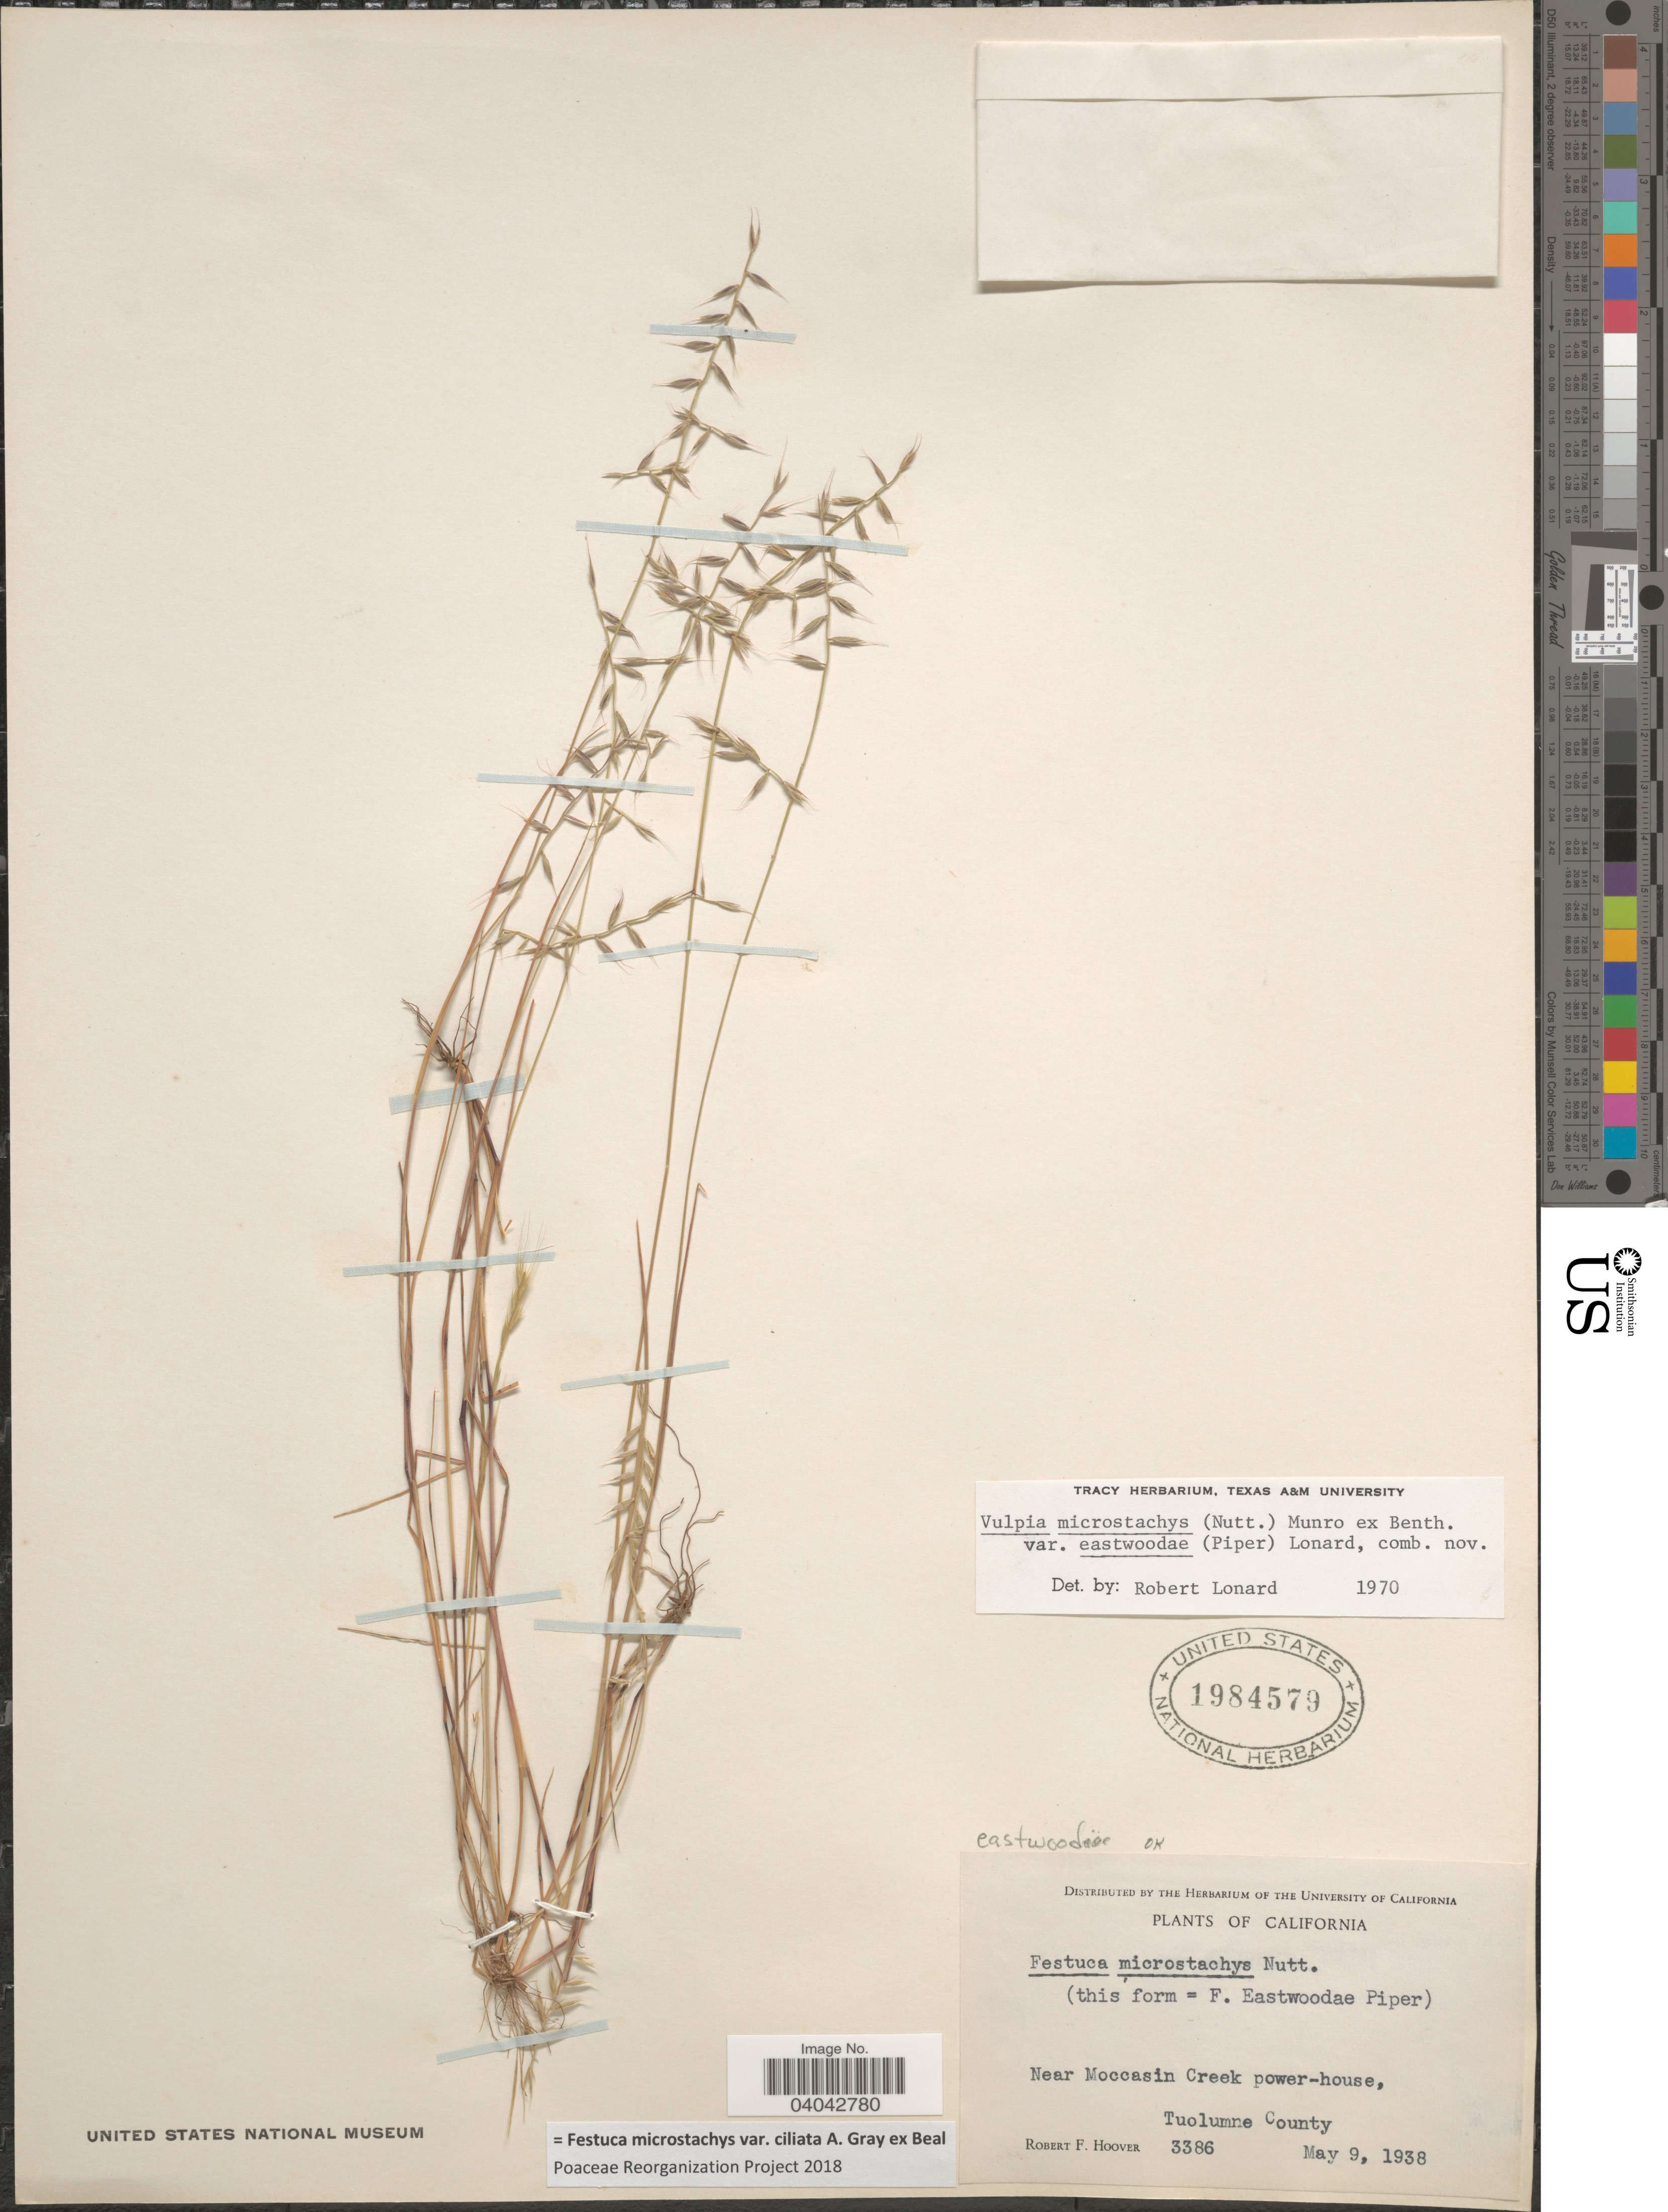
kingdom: Plantae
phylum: Tracheophyta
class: Liliopsida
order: Poales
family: Poaceae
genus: Festuca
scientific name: Festuca microstachys var. ciliata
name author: A. Gray ex W.J. Beal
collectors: R. F. Hoover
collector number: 3386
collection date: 1938-05-09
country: United States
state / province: California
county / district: Tuolumne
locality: Near Moccasin Creek power-house, Tuolumne County.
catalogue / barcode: US 1984579